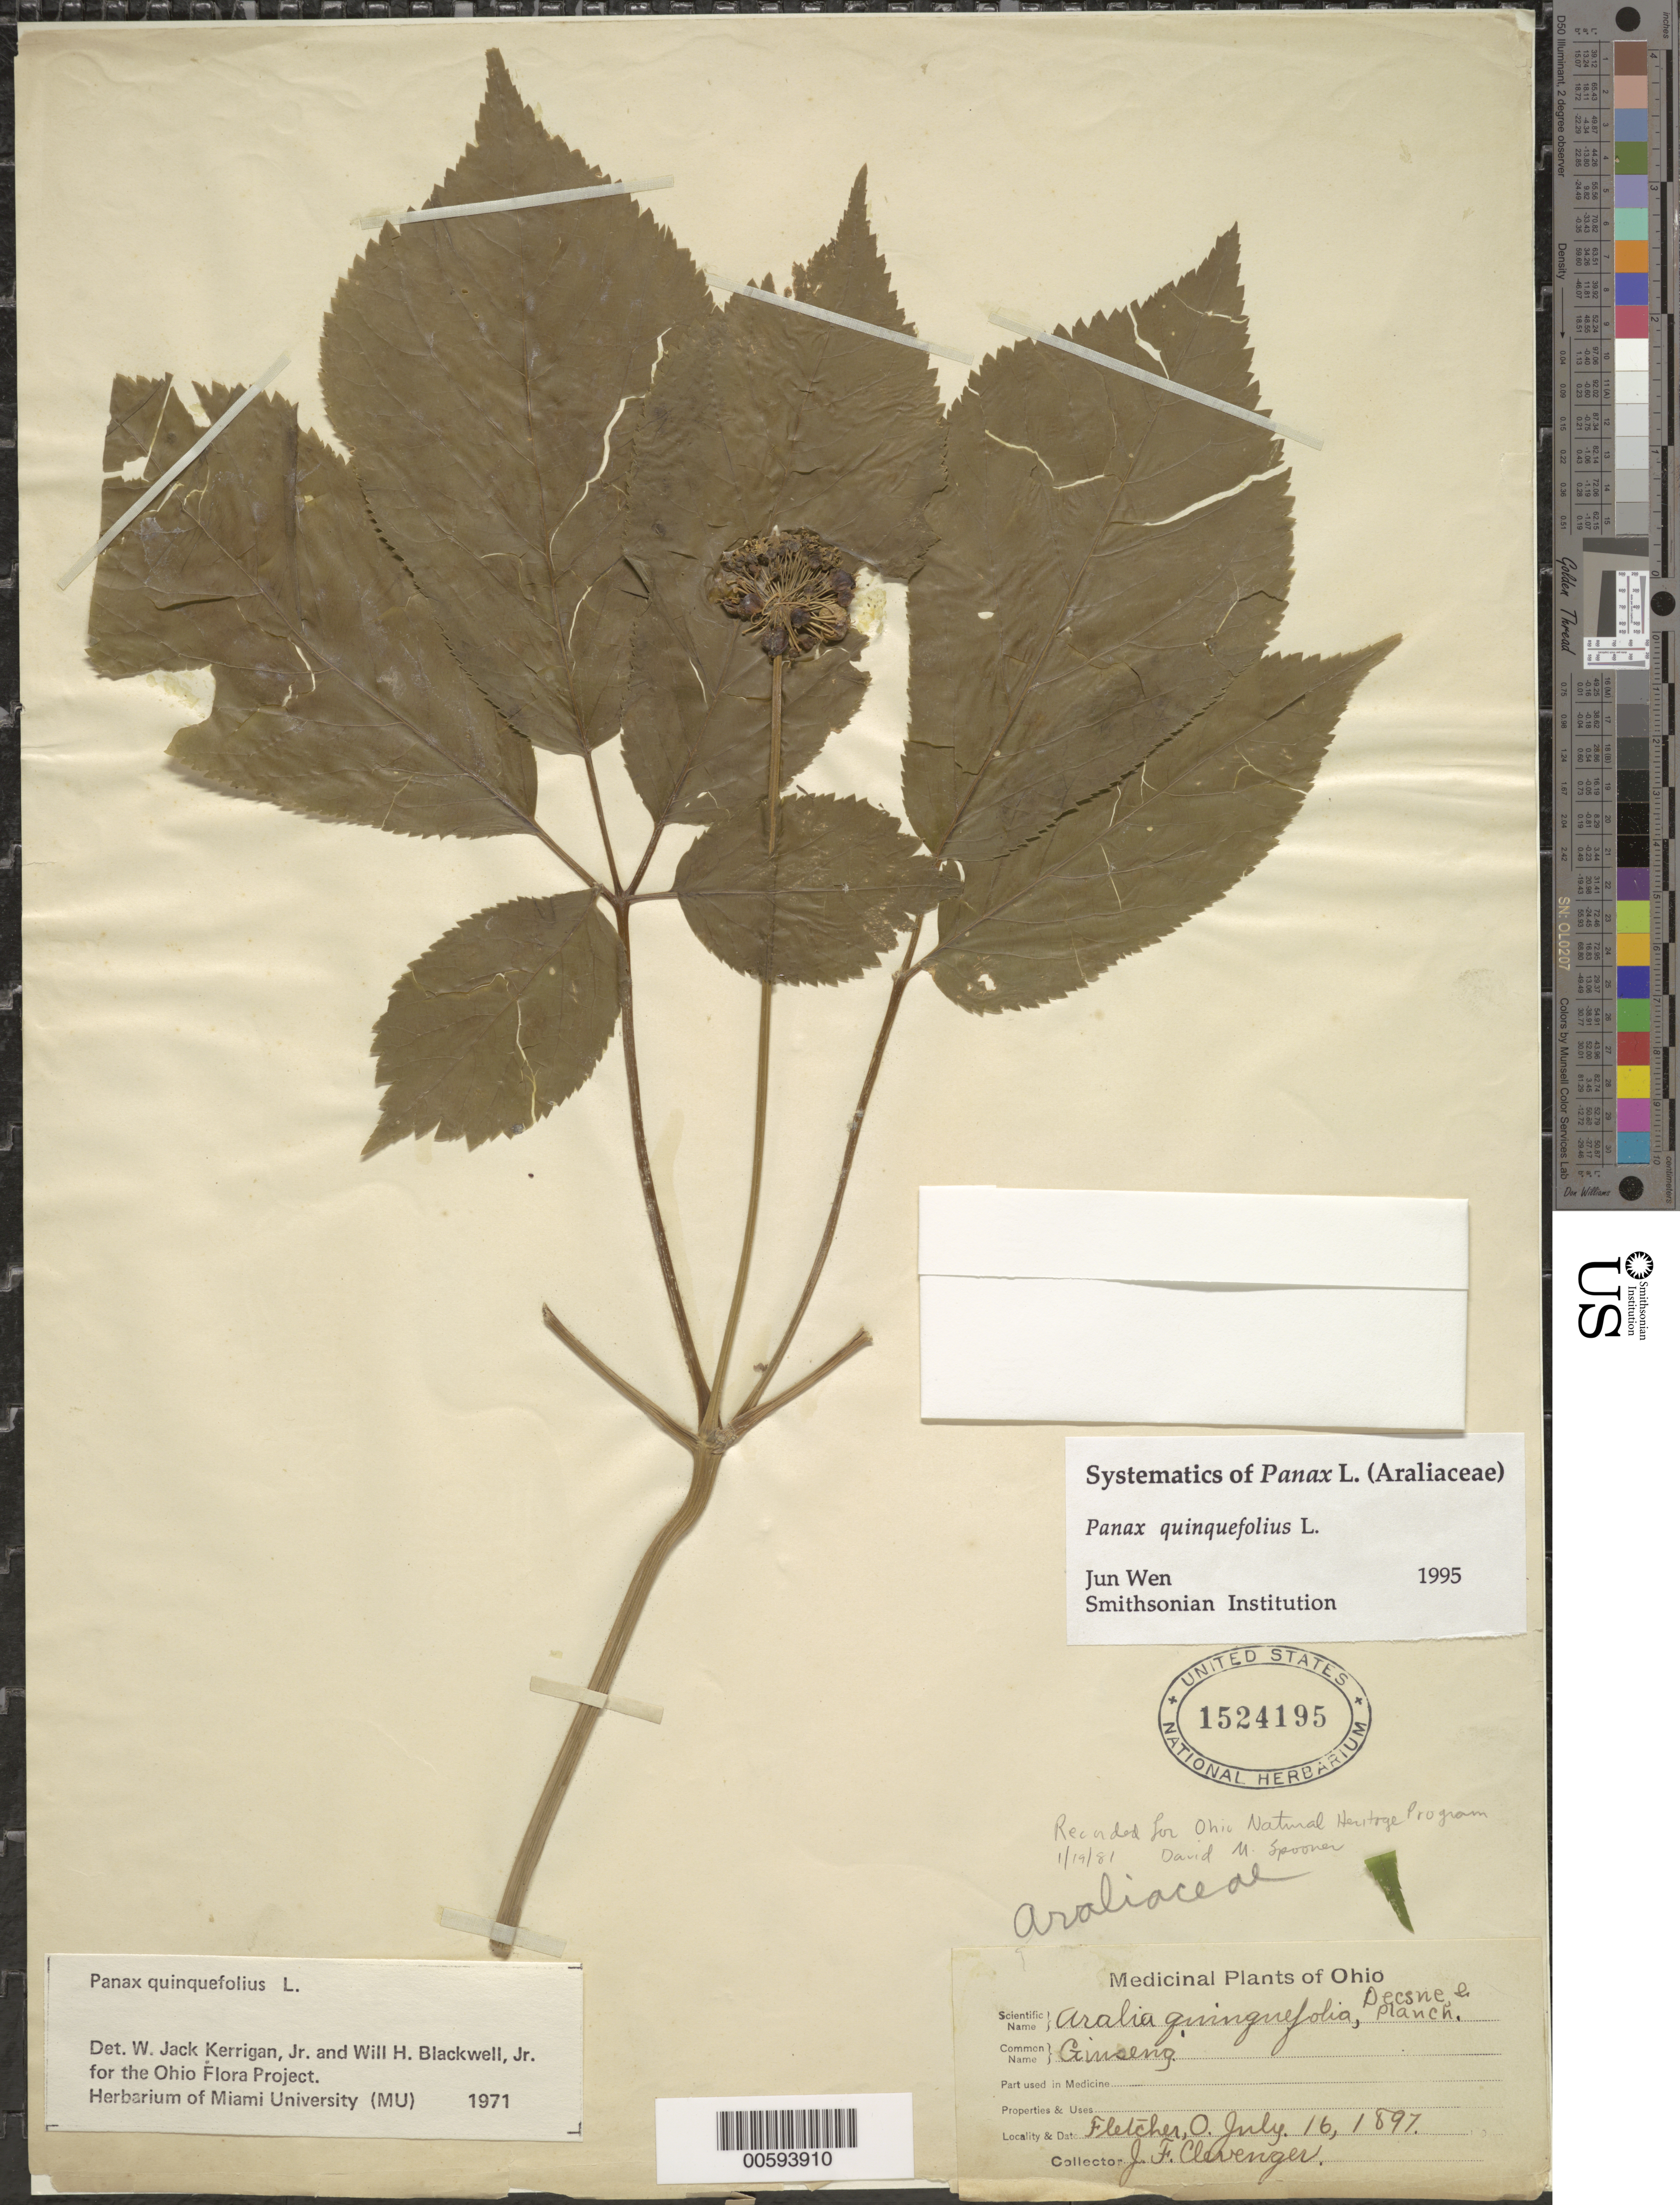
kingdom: Plantae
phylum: Tracheophyta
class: Magnoliopsida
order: Apiales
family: Araliaceae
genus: Panax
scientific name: Panax quinquefolius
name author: L.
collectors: J. F. Clevenger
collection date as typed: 16 Jul 1897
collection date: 1897-07-16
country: United States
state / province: Ohio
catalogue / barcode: US 1524195